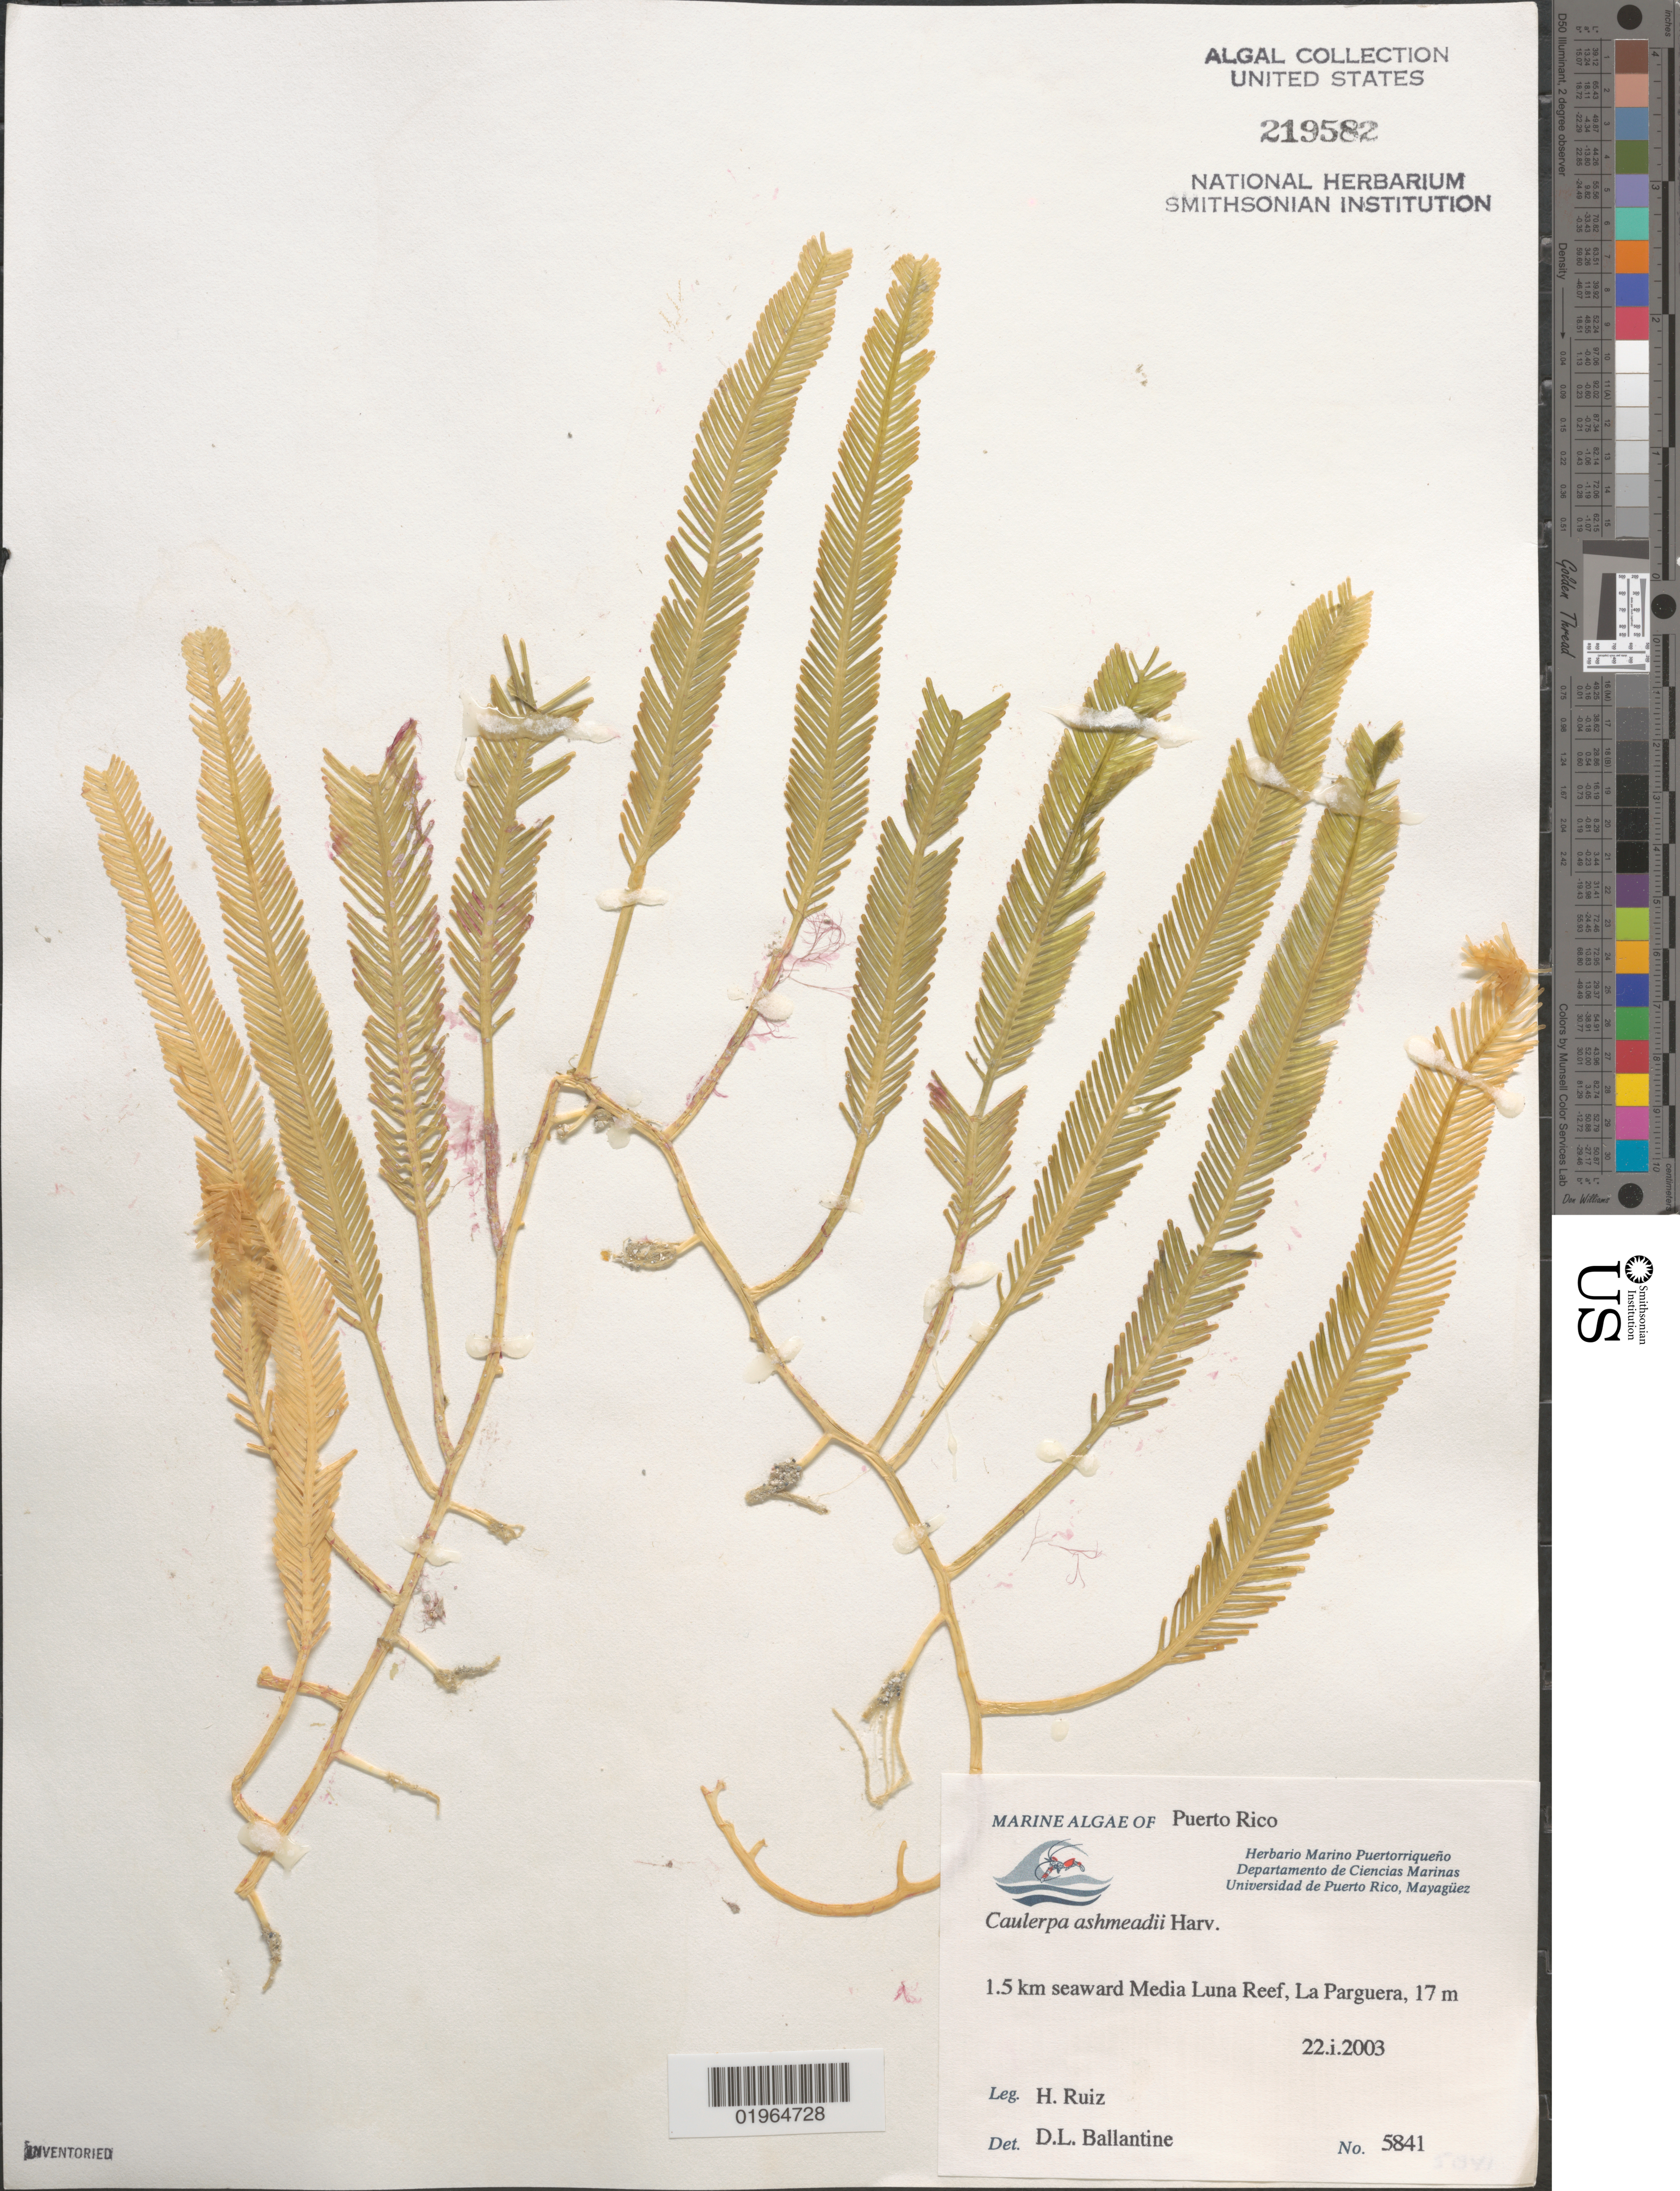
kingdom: Plantae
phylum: Chlorophyta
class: Ulvophyceae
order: Bryopsidales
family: Caulerpaceae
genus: Caulerpa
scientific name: Caulerpa ashmeadii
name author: Harv.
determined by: Ballantine, D. L.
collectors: H. Ruiz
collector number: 5841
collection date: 2003-01-22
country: Puerto Rico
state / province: Lajas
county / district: La Parguera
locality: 1.5 km seaward Media Luna Reef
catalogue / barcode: US 219582